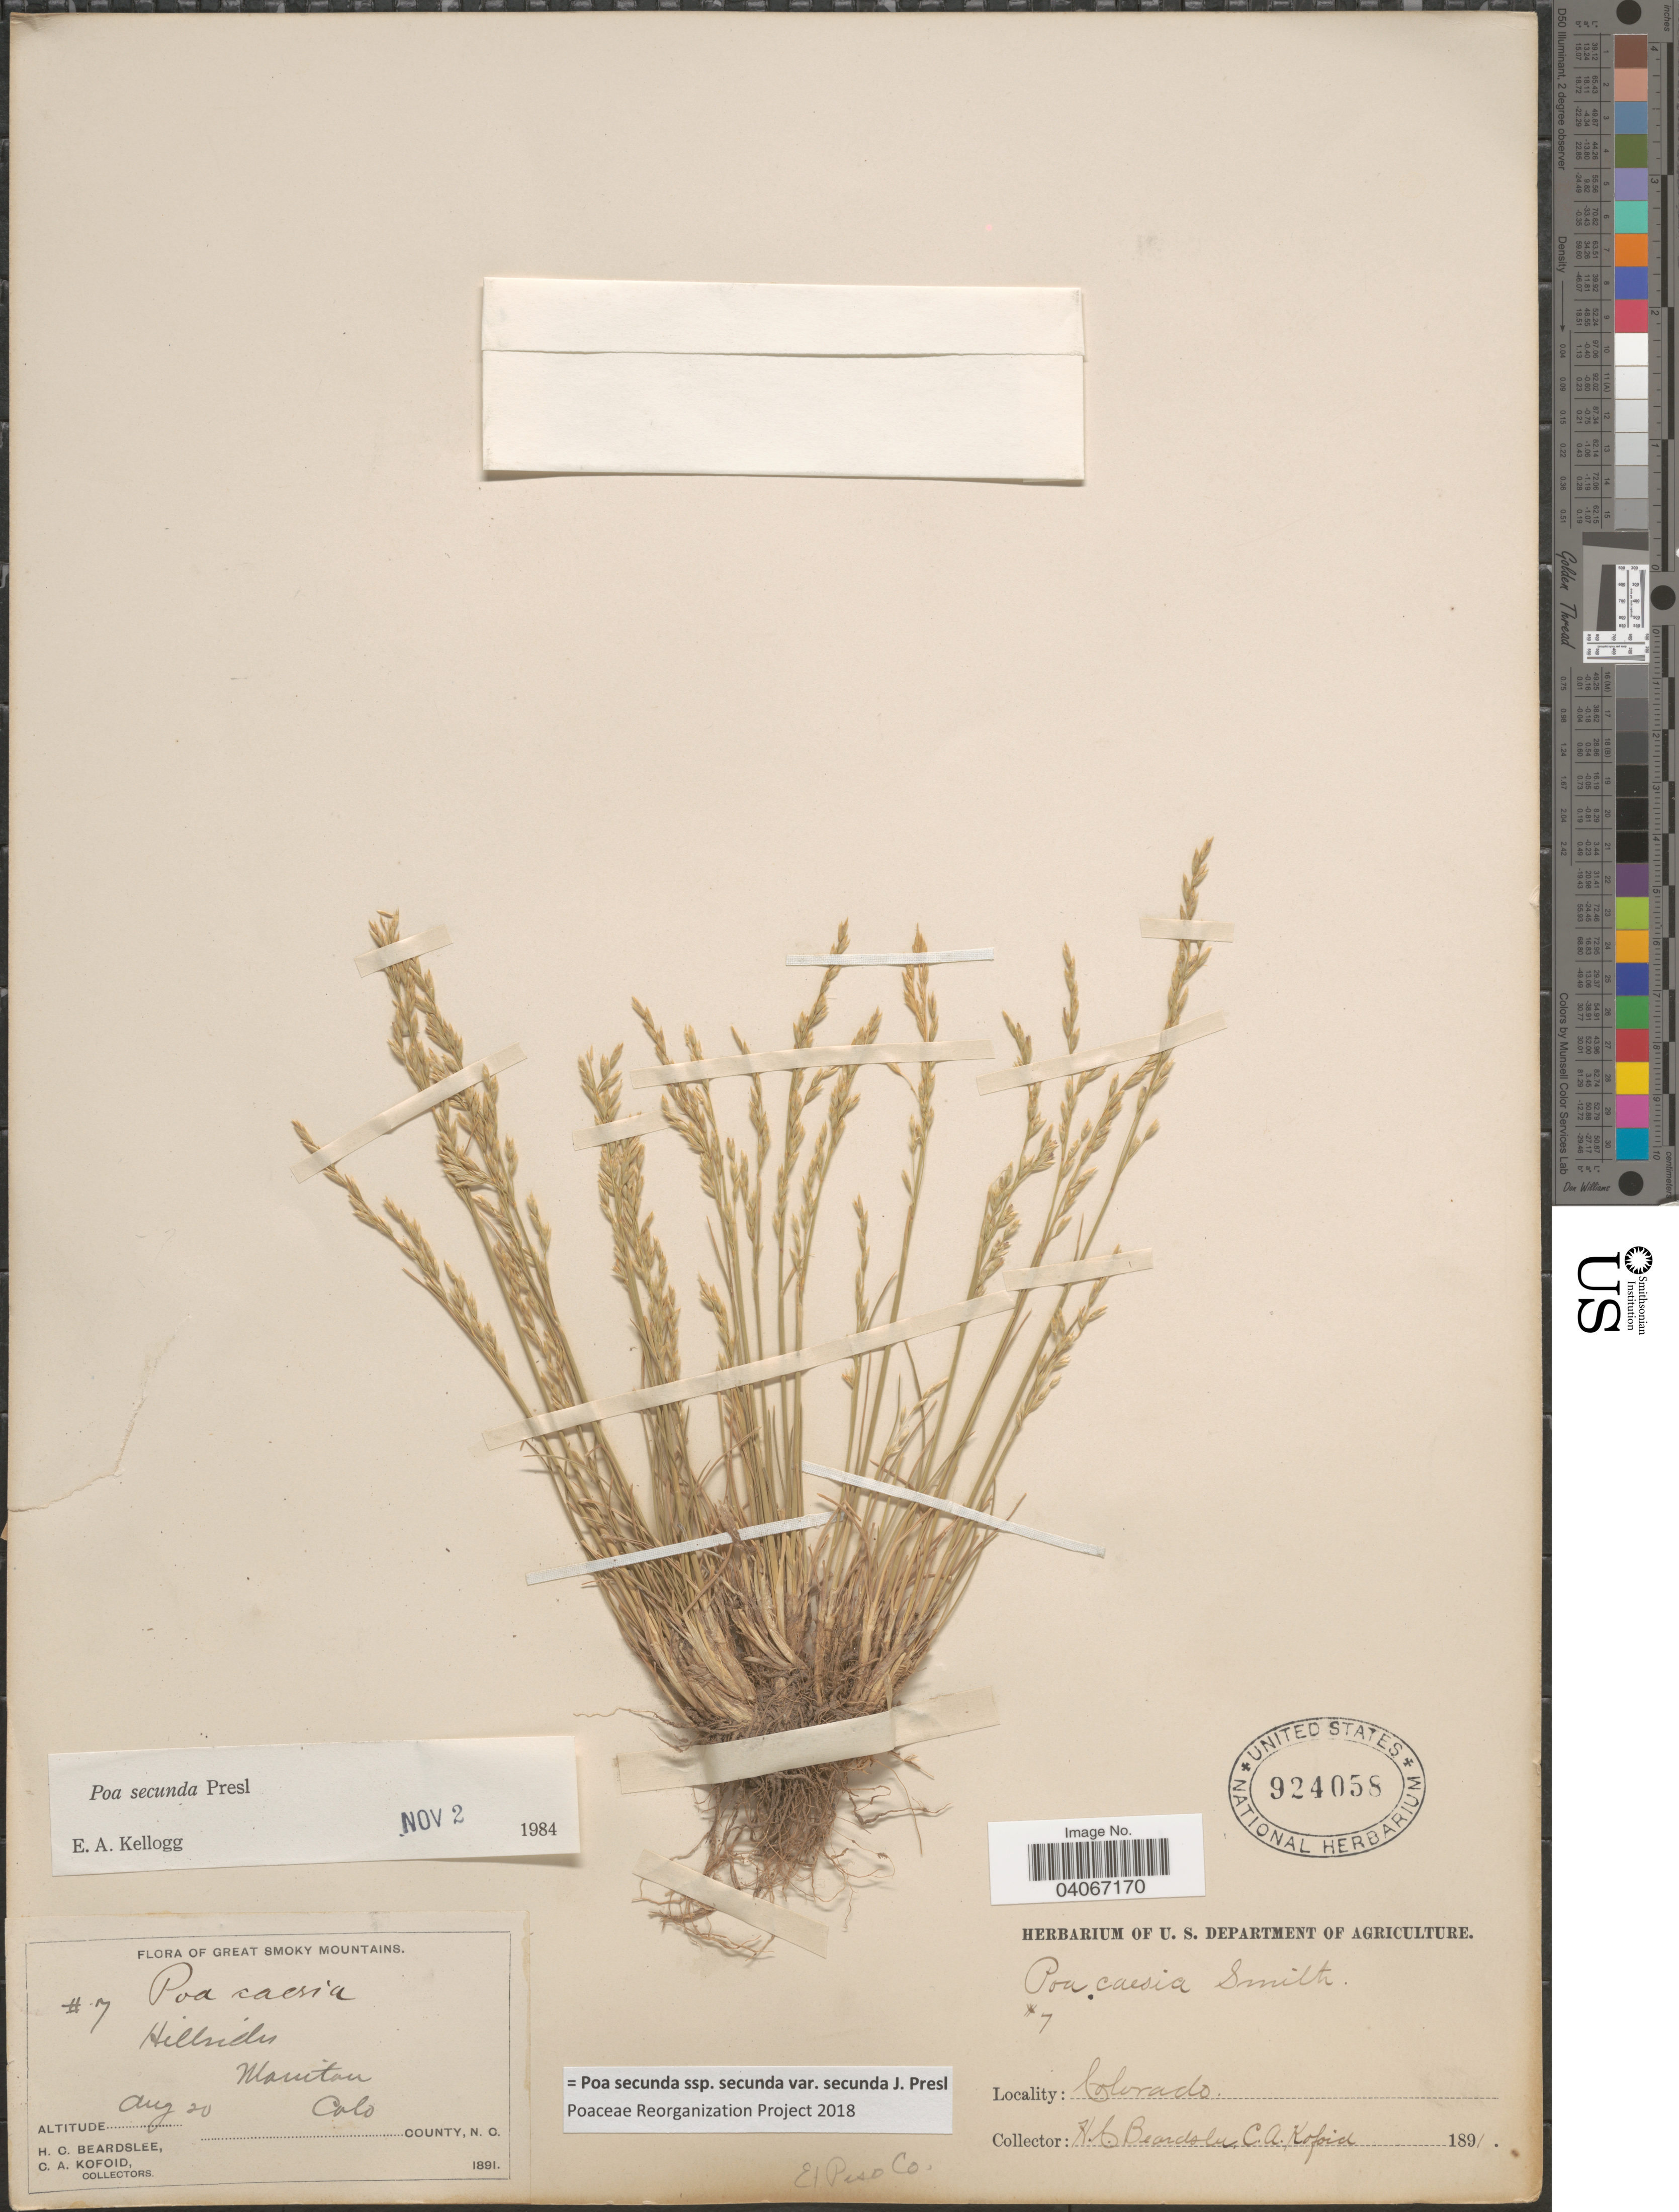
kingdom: Plantae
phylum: Tracheophyta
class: Liliopsida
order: Poales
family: Poaceae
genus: Poa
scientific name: Poa secunda subsp. secunda var. secunda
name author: J. Presl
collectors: H. Beardslee & C. Kofoid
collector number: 7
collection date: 1891-08-20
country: United States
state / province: Colorado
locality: Great Smoky Mountains. Manitou. Colo County, N.C. El Paso Co.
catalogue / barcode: US 924058